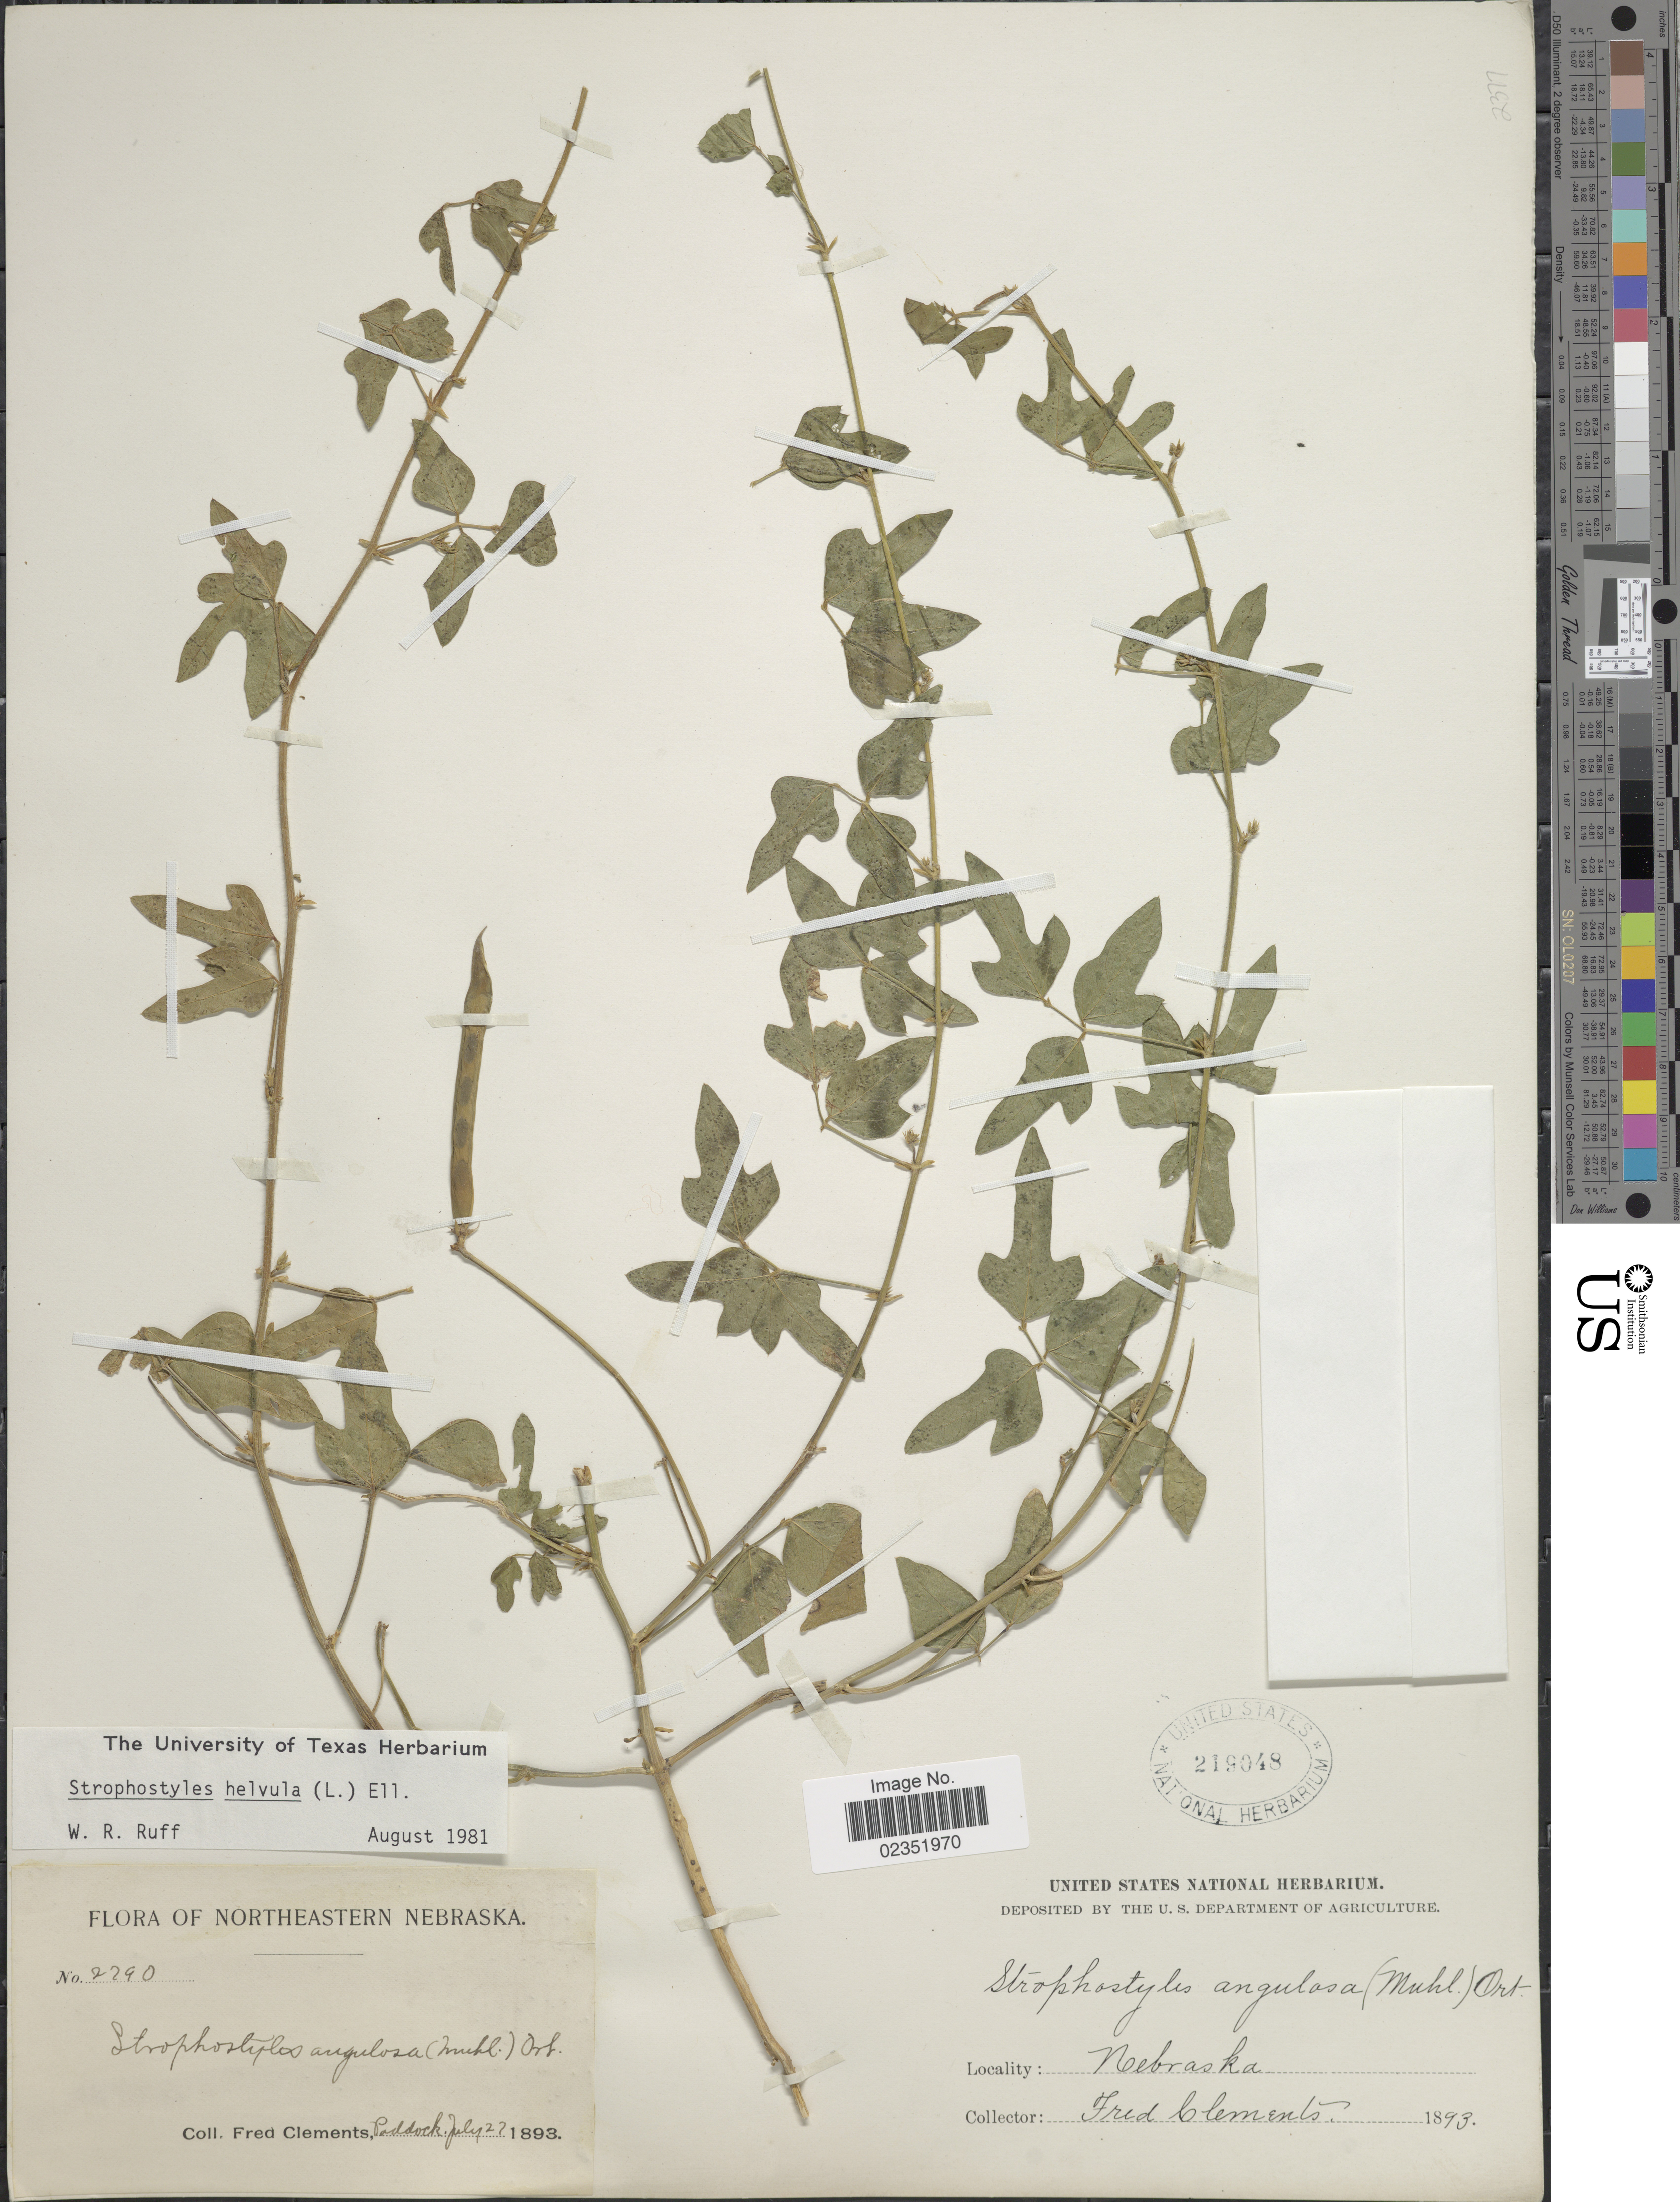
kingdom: Plantae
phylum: Tracheophyta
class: Magnoliopsida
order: Fabales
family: Fabaceae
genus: Strophostyles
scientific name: Strophostyles helvola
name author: (L.) Elliott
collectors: F. Clements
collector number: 2290*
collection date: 1893-07-27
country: United States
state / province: Nebraska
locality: Northeastern Nebraska, Paddock [unsure placement].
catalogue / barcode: US 219048